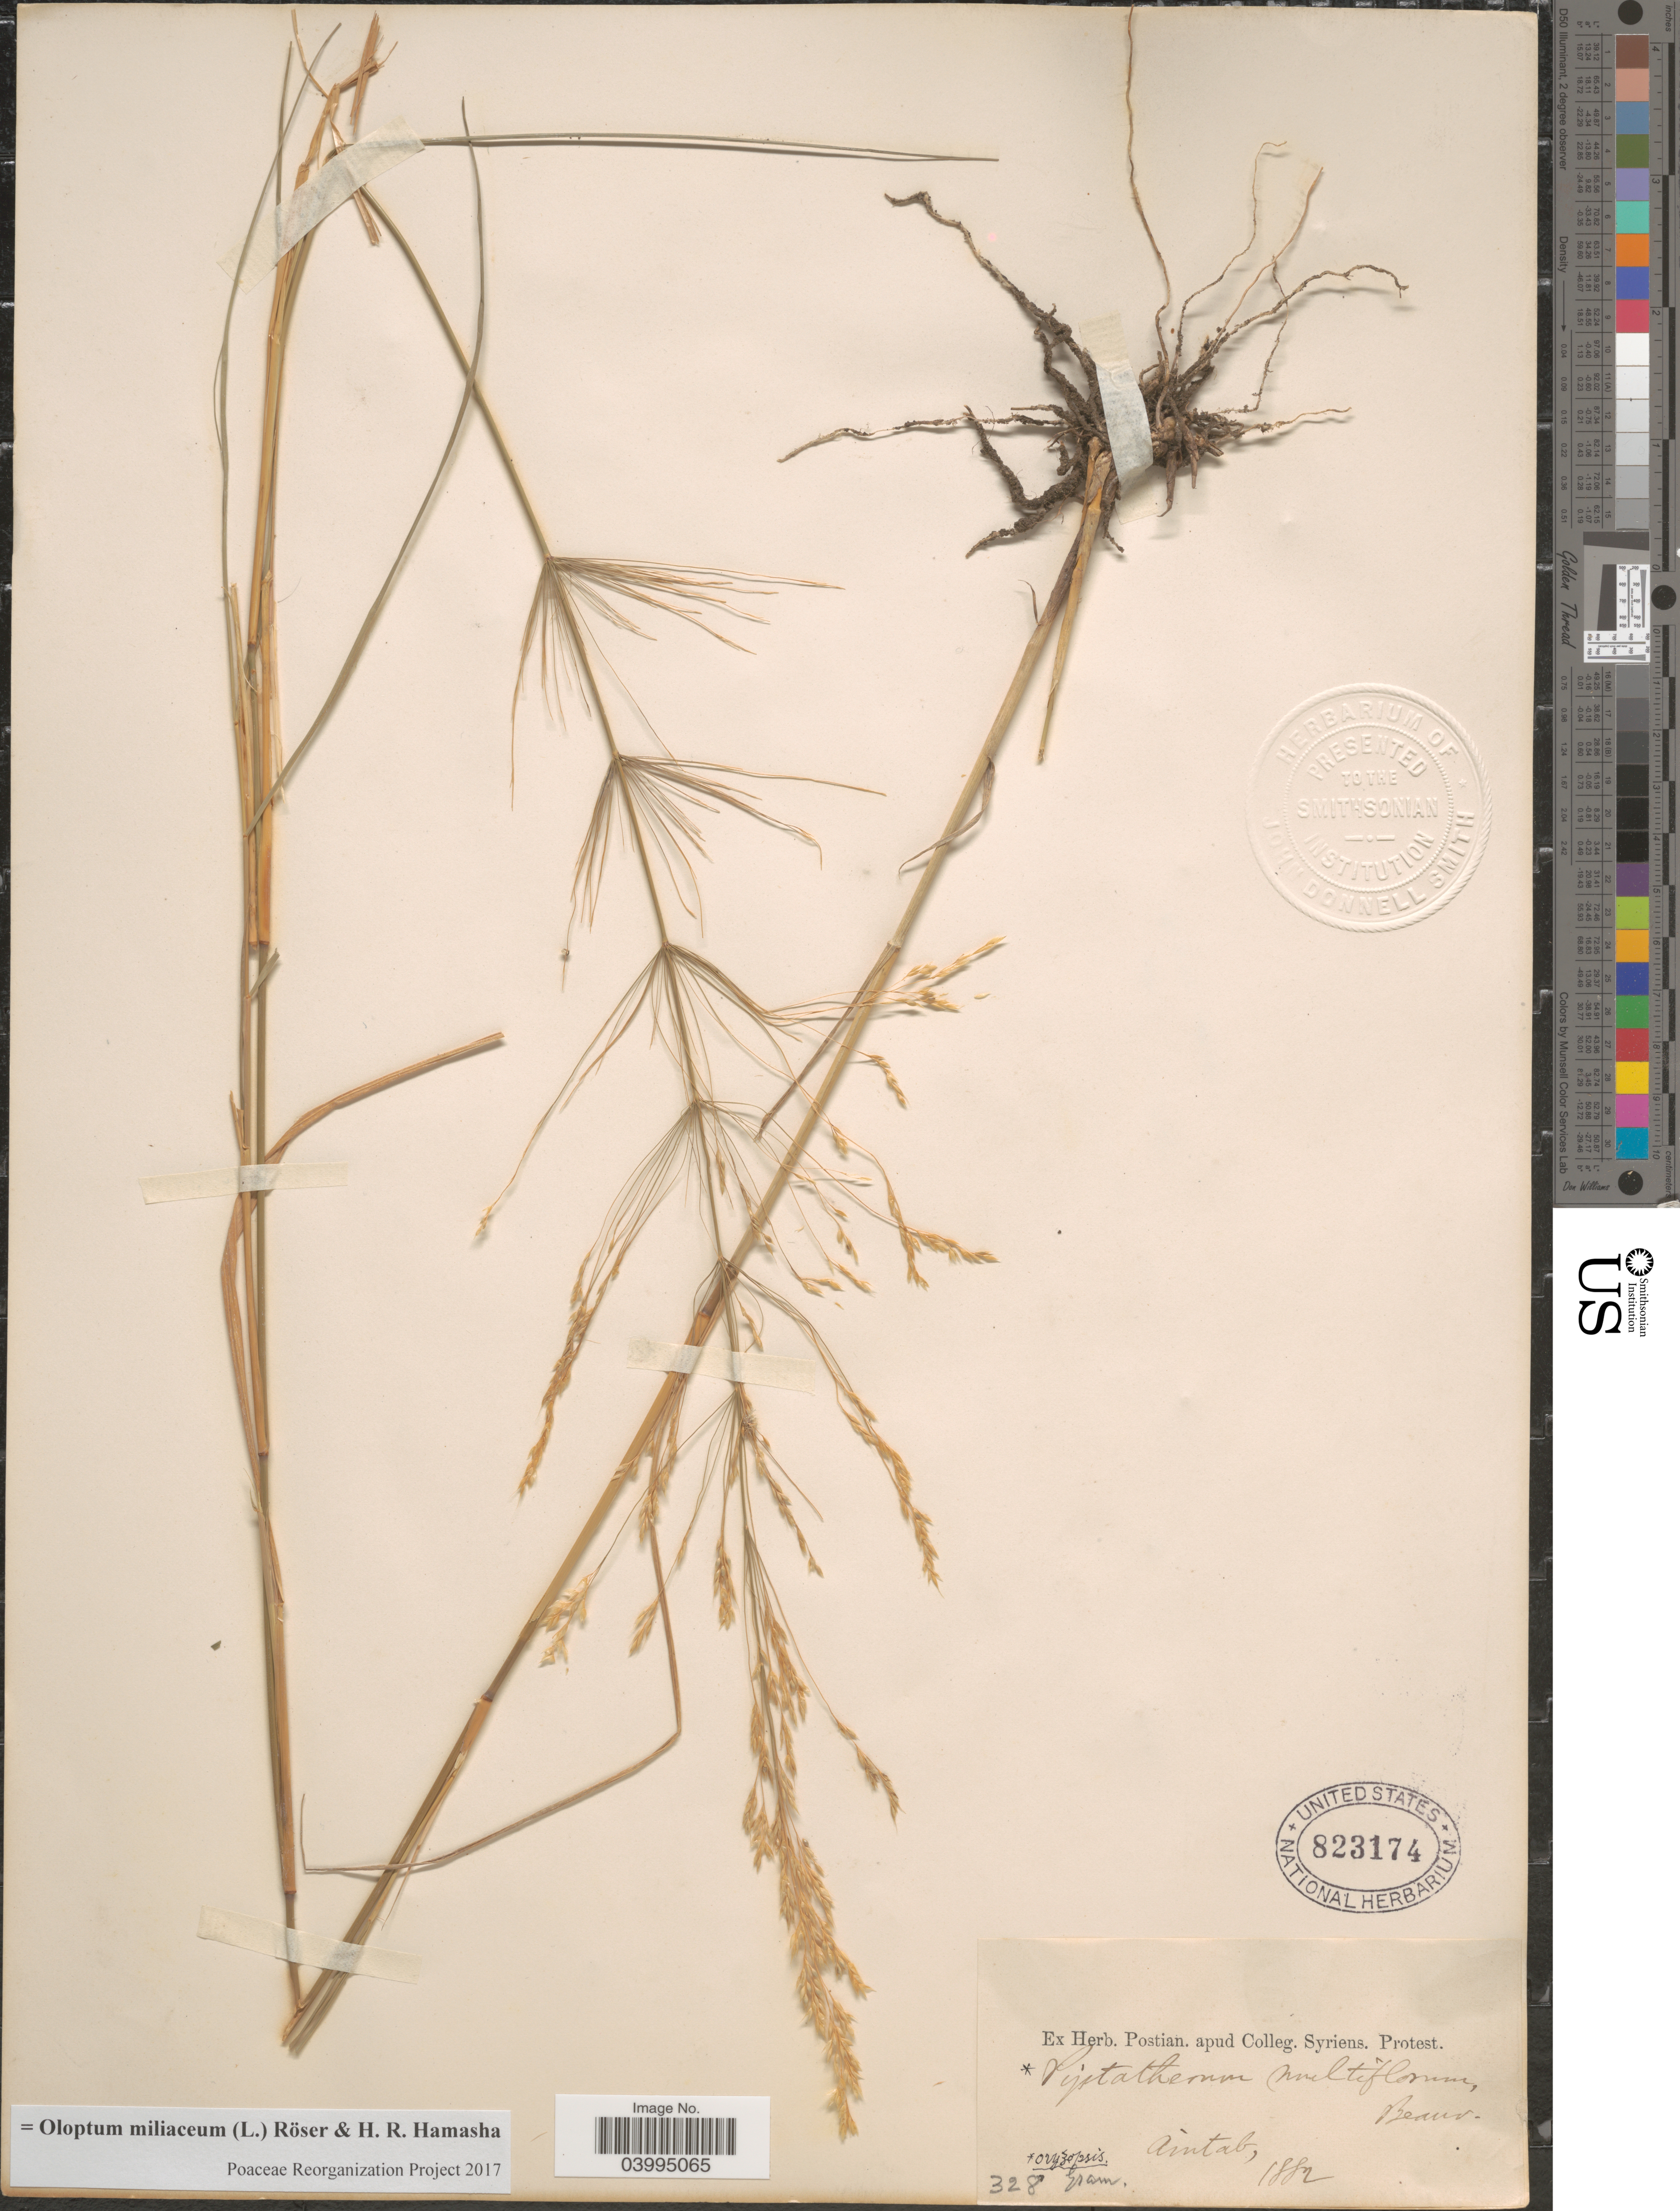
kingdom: Plantae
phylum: Tracheophyta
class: Liliopsida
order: Poales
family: Poaceae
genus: Oloptum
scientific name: Oloptum miliaceum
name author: Röser & H. R. Hamasha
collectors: ex herb. Postian. apud Colleg. Syriens. Protest. USE "Fannie P. A. Shepard" (10308853) AS PRIMARY COLLECTOR INSTEAD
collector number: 328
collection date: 1882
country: Turkey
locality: Aintab.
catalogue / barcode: US 823174